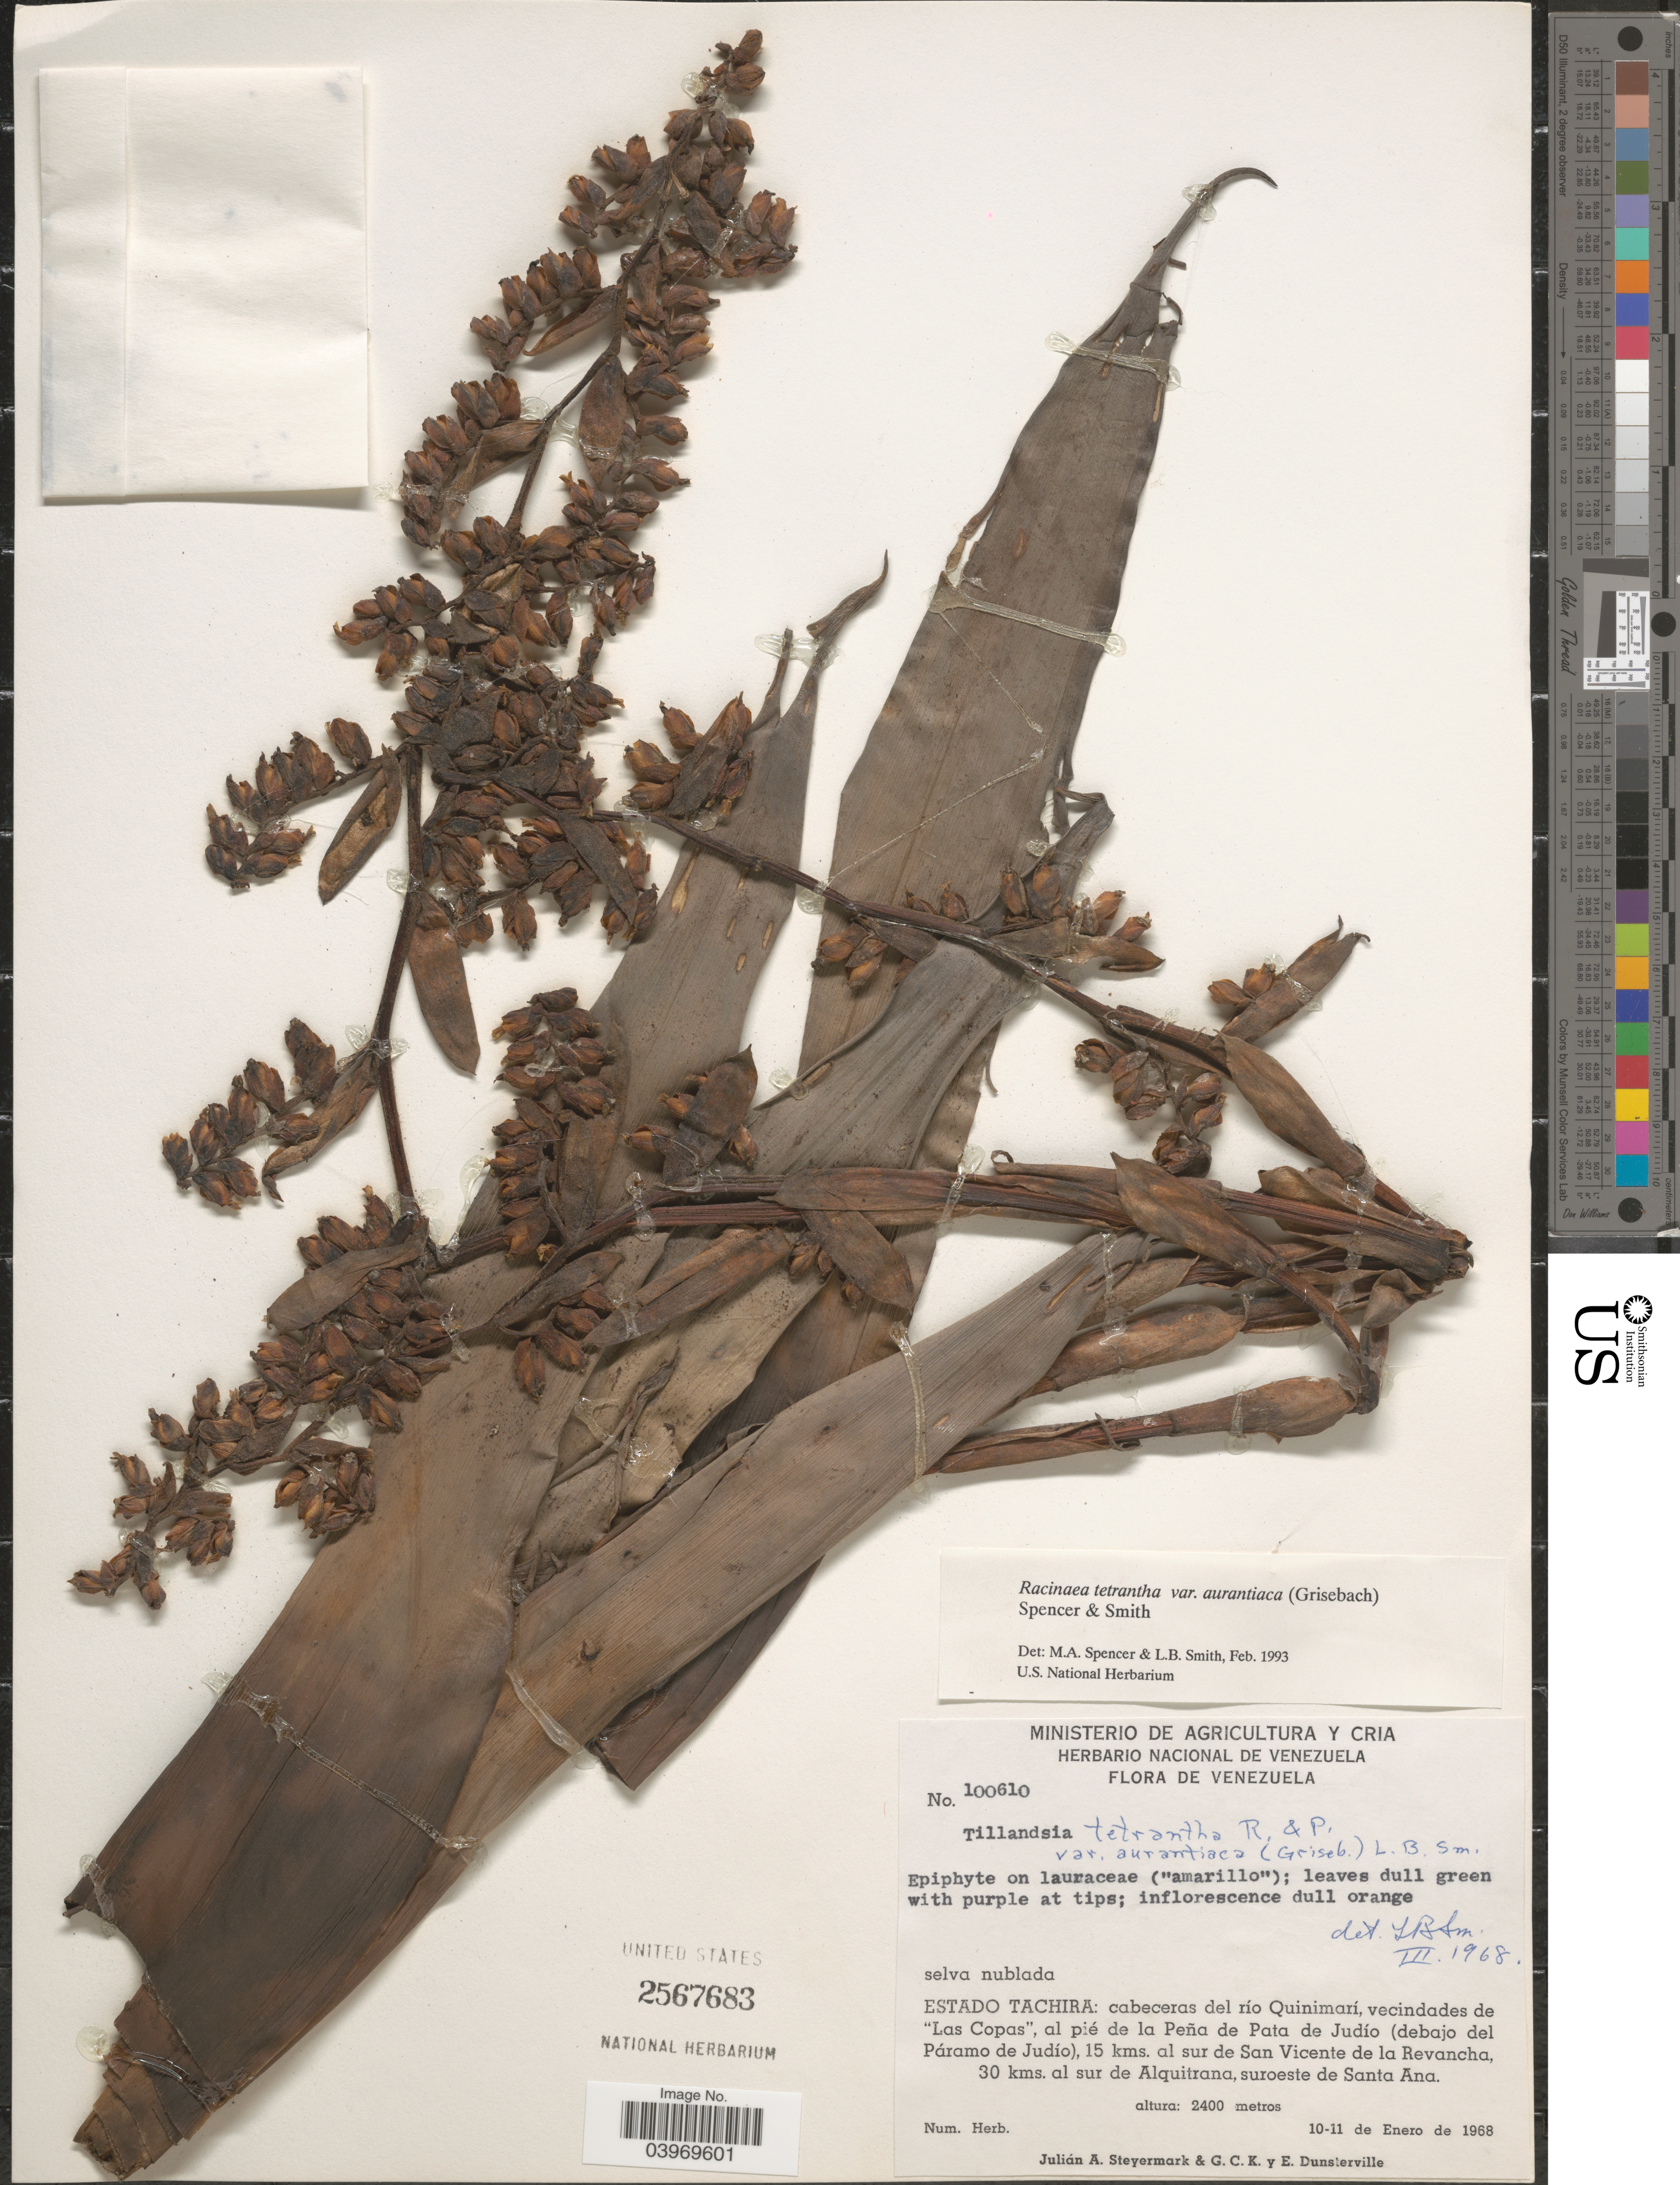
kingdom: Plantae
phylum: Tracheophyta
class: Liliopsida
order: Poales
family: Bromeliaceae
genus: Racinaea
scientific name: Racinaea tetrantha var. aurantiaca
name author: (Griseb.) M.A. Spencer & L.B. Sm.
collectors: J. Steyermark, G. C. K. Dunsterville & E. Dunsterville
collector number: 100610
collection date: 1968-01-10/1968-01-11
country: Venezuela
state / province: Tachira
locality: Cabeceras del río Quinimarí, vecindades de "Las Copas", al pié de la Peña de Pata de Judío (debajo del Páramo de Judío), 15 kms. al sur de San Vicente de la Revancha, 30 kms. al sur de Alquitrana, suroeste de Santa Ana.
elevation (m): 2400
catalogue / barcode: US 2567683